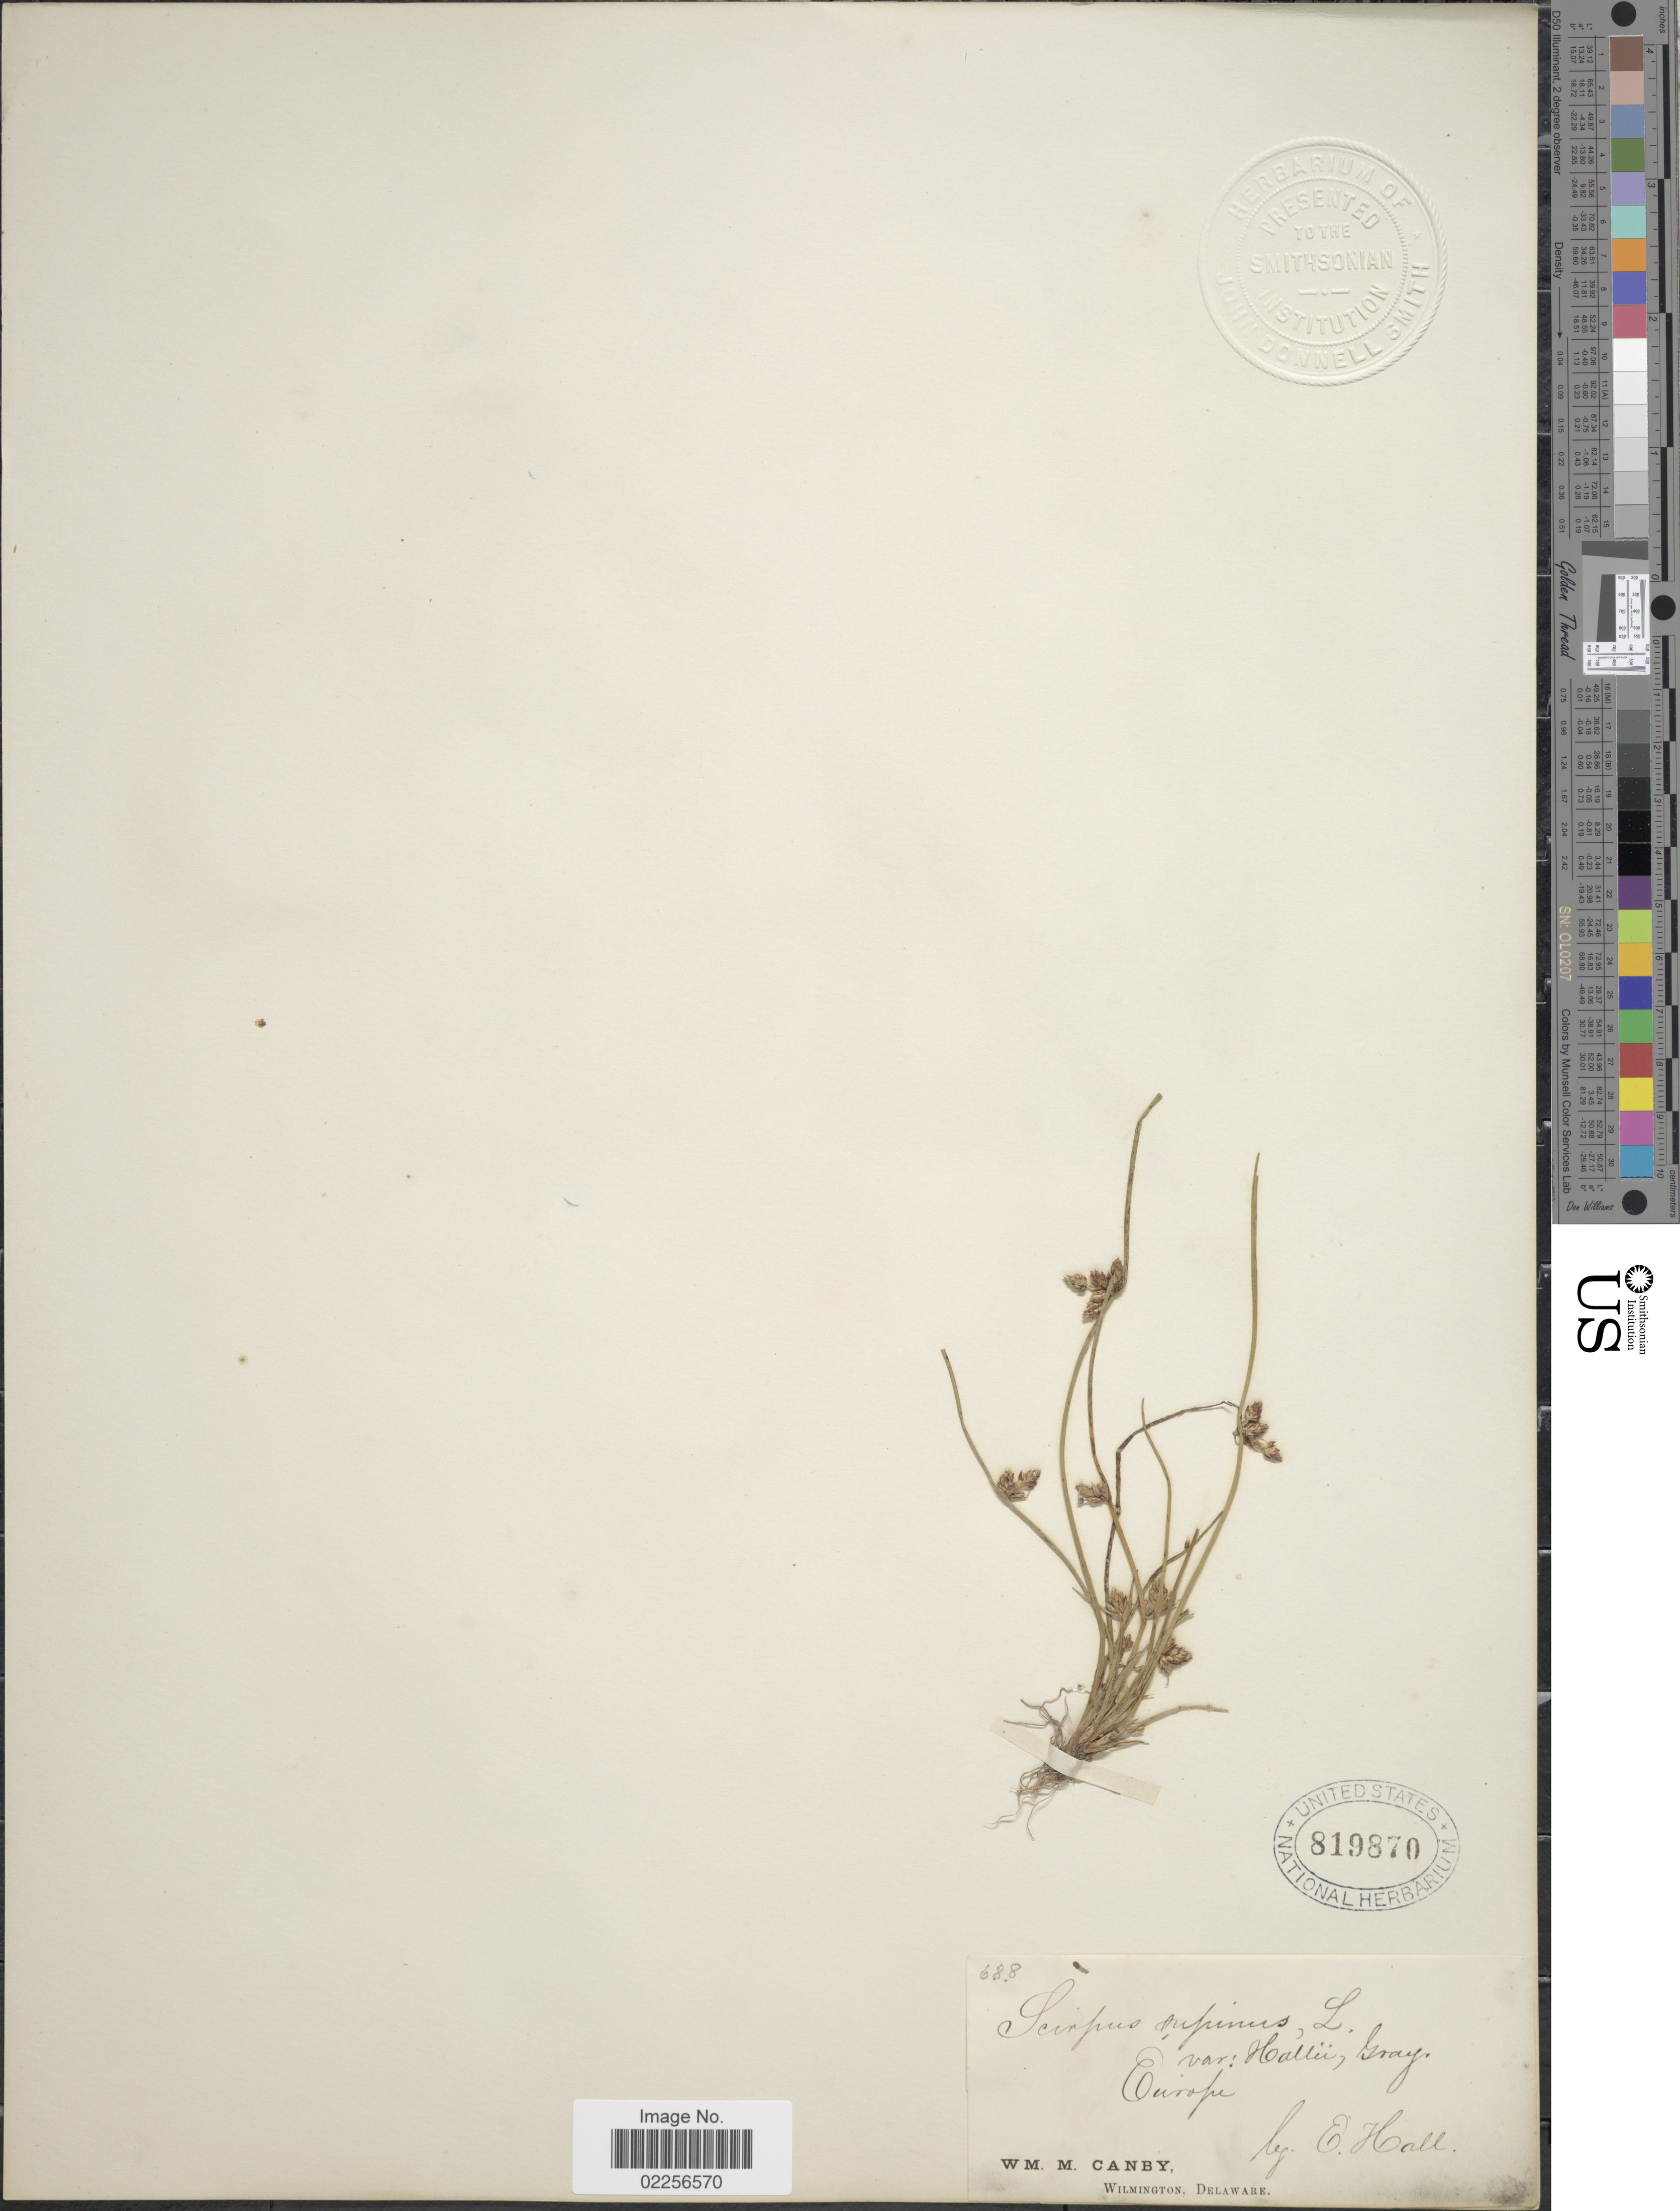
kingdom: Plantae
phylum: Tracheophyta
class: Liliopsida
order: Poales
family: Cyperaceae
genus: Schoenoplectus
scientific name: Schoenoplectus supinus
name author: (L.) Palla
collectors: E. Hall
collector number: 688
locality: Europe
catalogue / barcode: US 819870